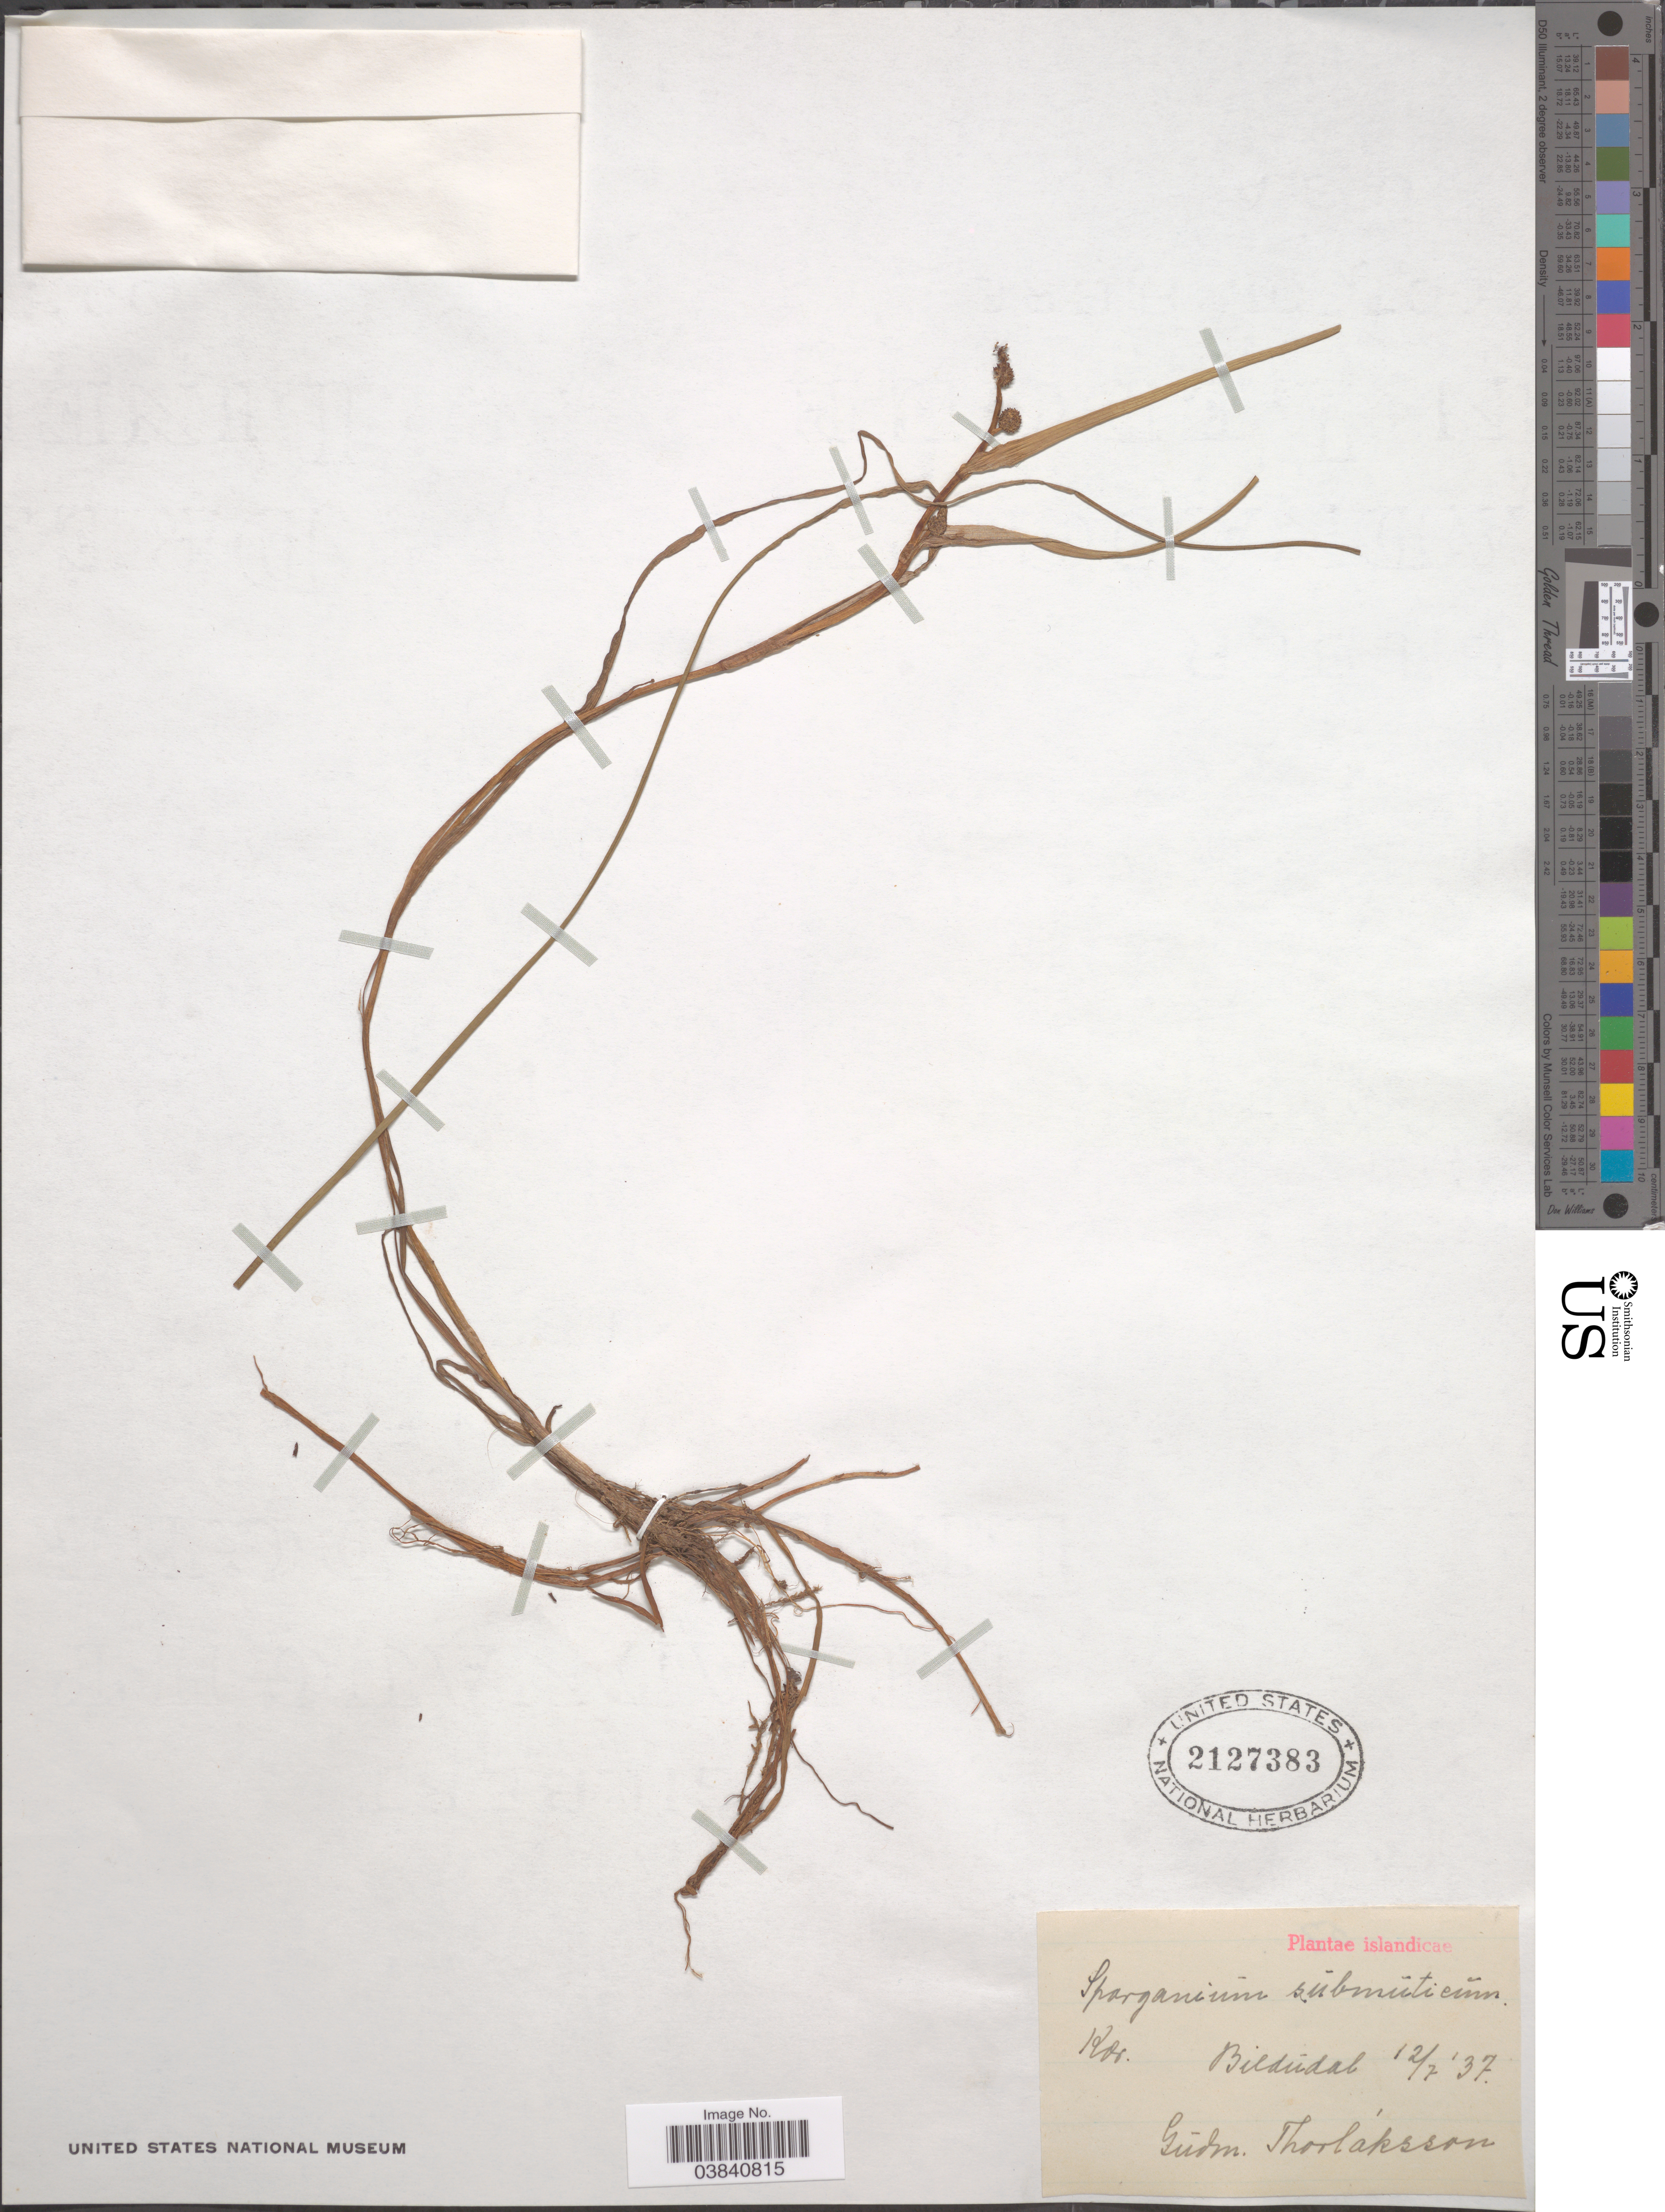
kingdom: Plantae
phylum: Tracheophyta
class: Liliopsida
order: Poales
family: Typhaceae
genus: Sparganium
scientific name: Sparganium submuticum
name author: (Hartm.) Neuman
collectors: G. Porlaksson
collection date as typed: Transcribed d/m/y: 12/7/37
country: Iceland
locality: Islandicae. Bildudal.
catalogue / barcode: US 2127383